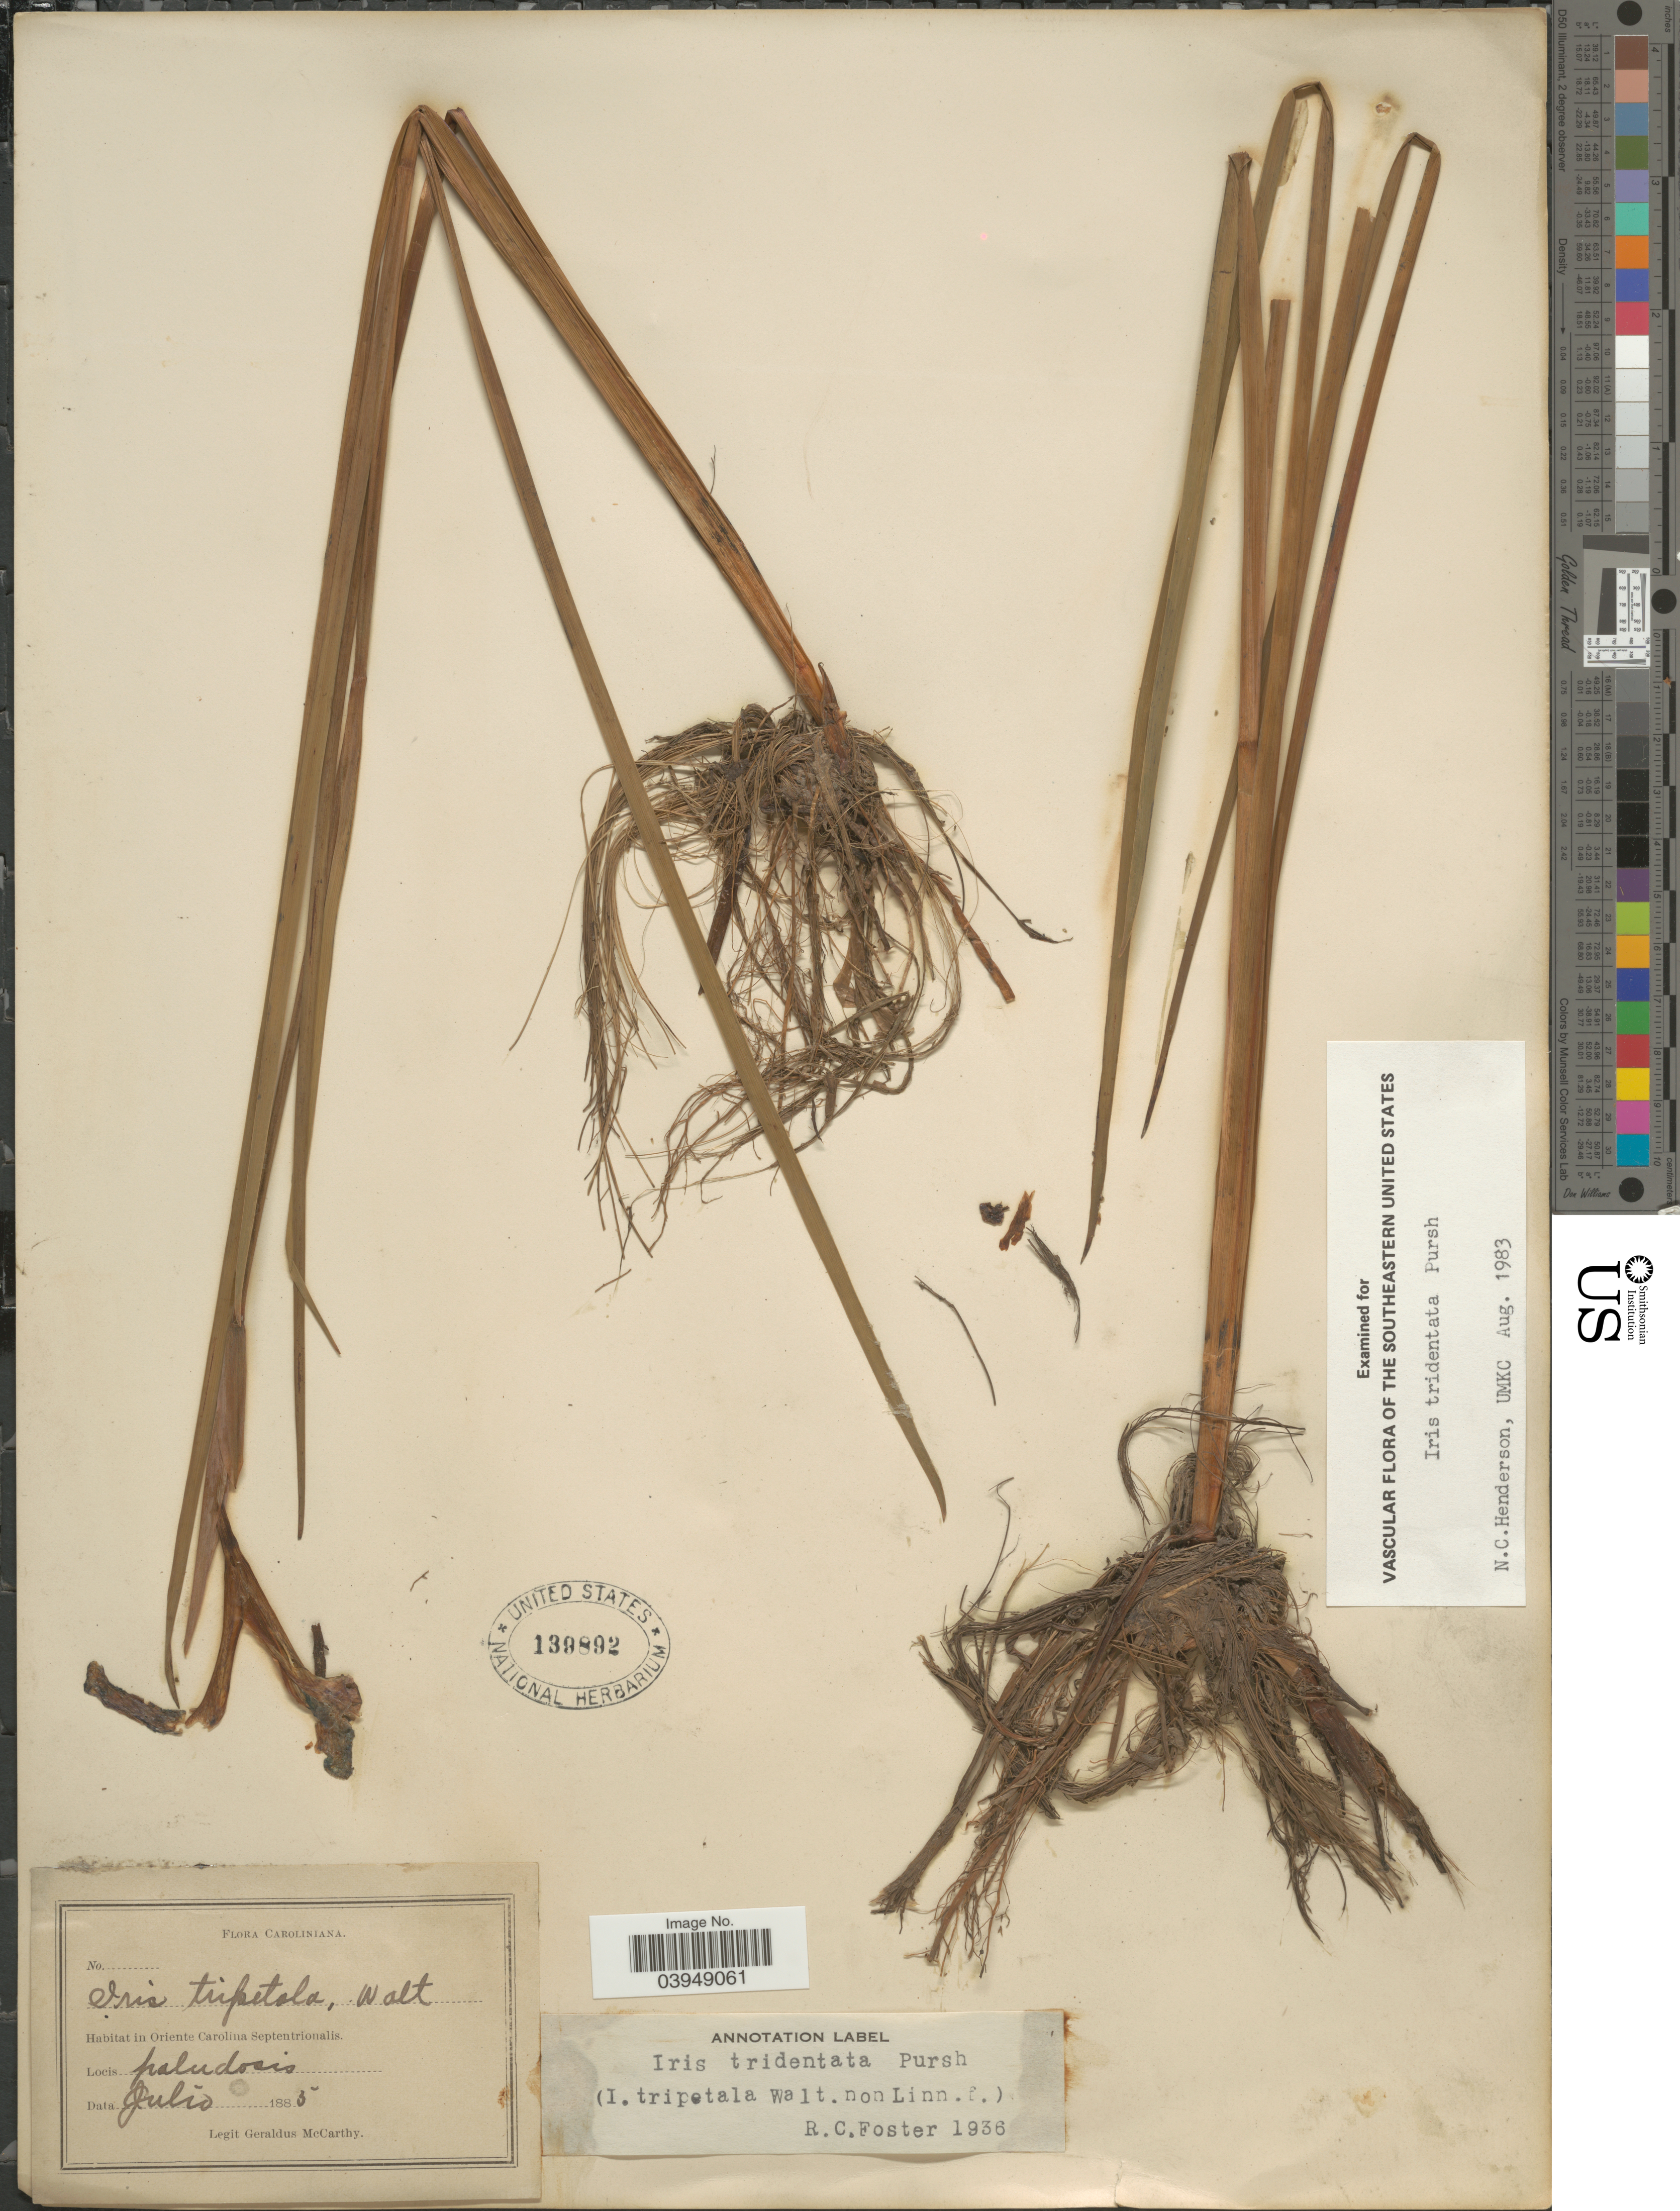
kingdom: Plantae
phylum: Tracheophyta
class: Liliopsida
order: Asparagales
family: Iridaceae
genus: Iris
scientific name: Iris tridentata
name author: Pursh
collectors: M. McCarthy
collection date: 1885-07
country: United States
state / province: North Carolina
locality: Caroliniana. In Oriente Carolina Septentrionalis. Locis paludosis.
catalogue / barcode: US 139892